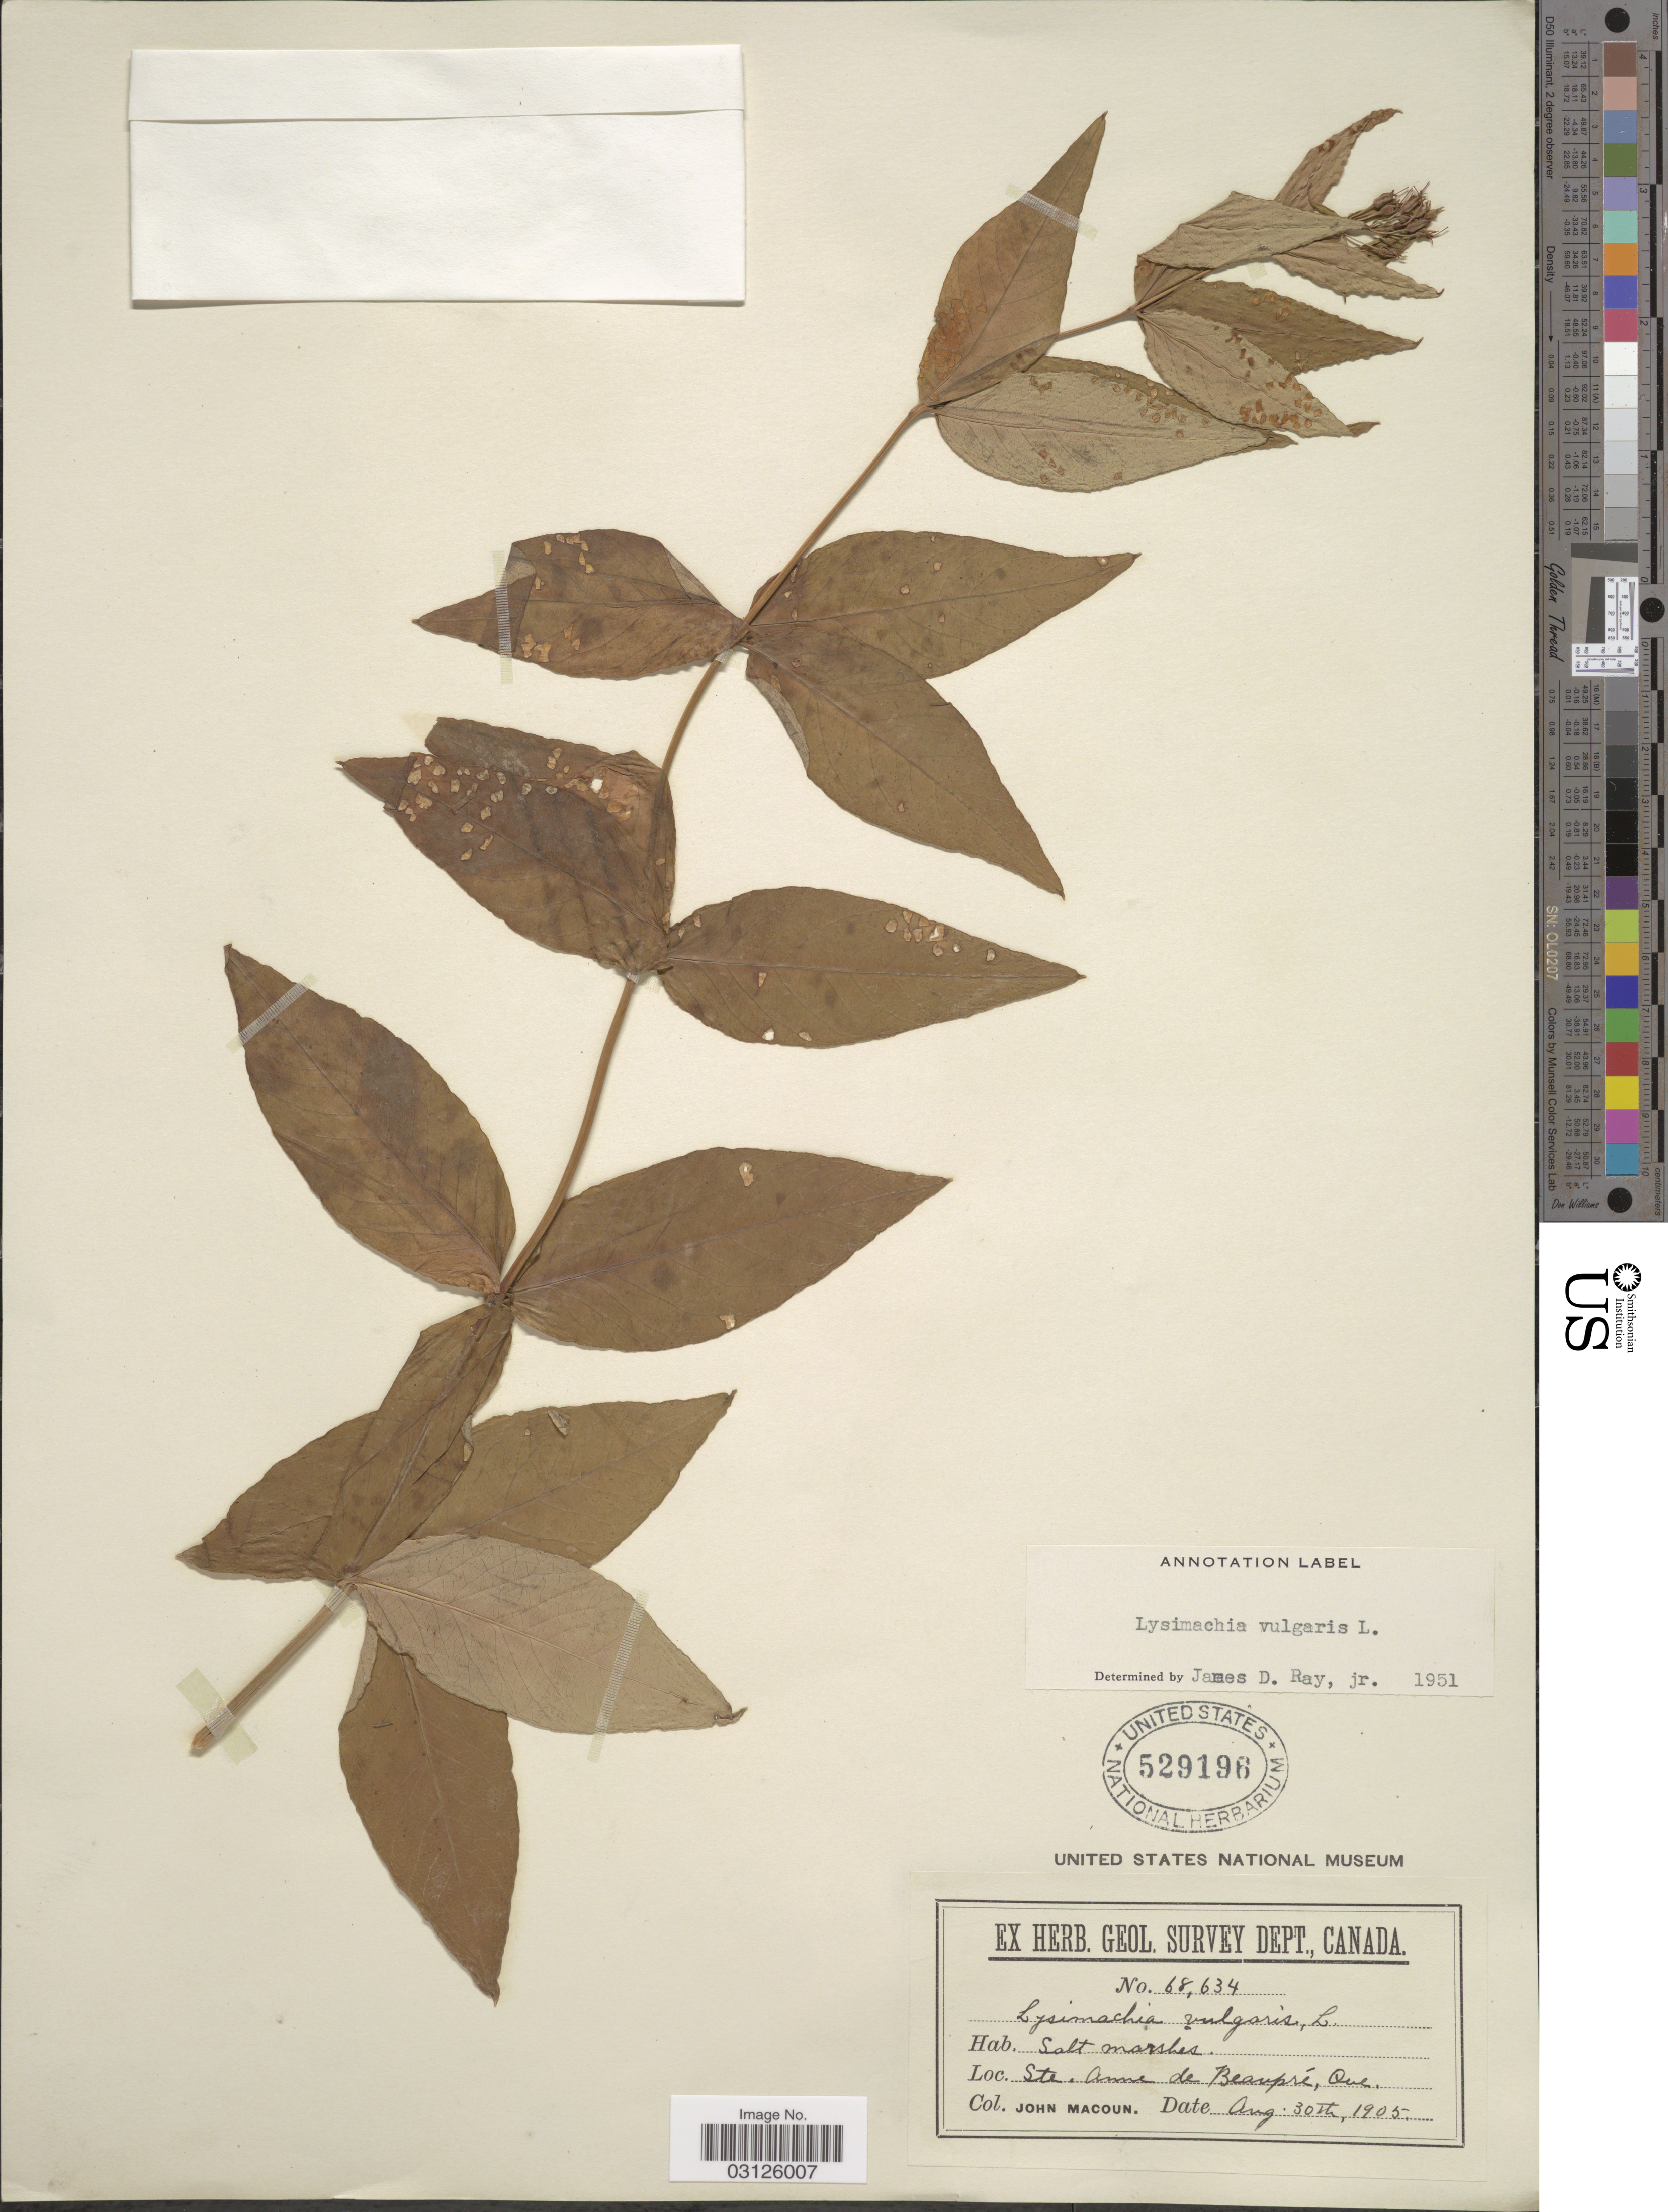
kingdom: Plantae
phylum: Tracheophyta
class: Magnoliopsida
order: Ericales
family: Primulaceae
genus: Lysimachia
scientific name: Lysimachia vulgaris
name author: L.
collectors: J. Macoun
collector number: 68634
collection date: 1905-08-30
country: Canada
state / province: Quebec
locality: Ste. Anne de Beaupré.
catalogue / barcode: US 529196